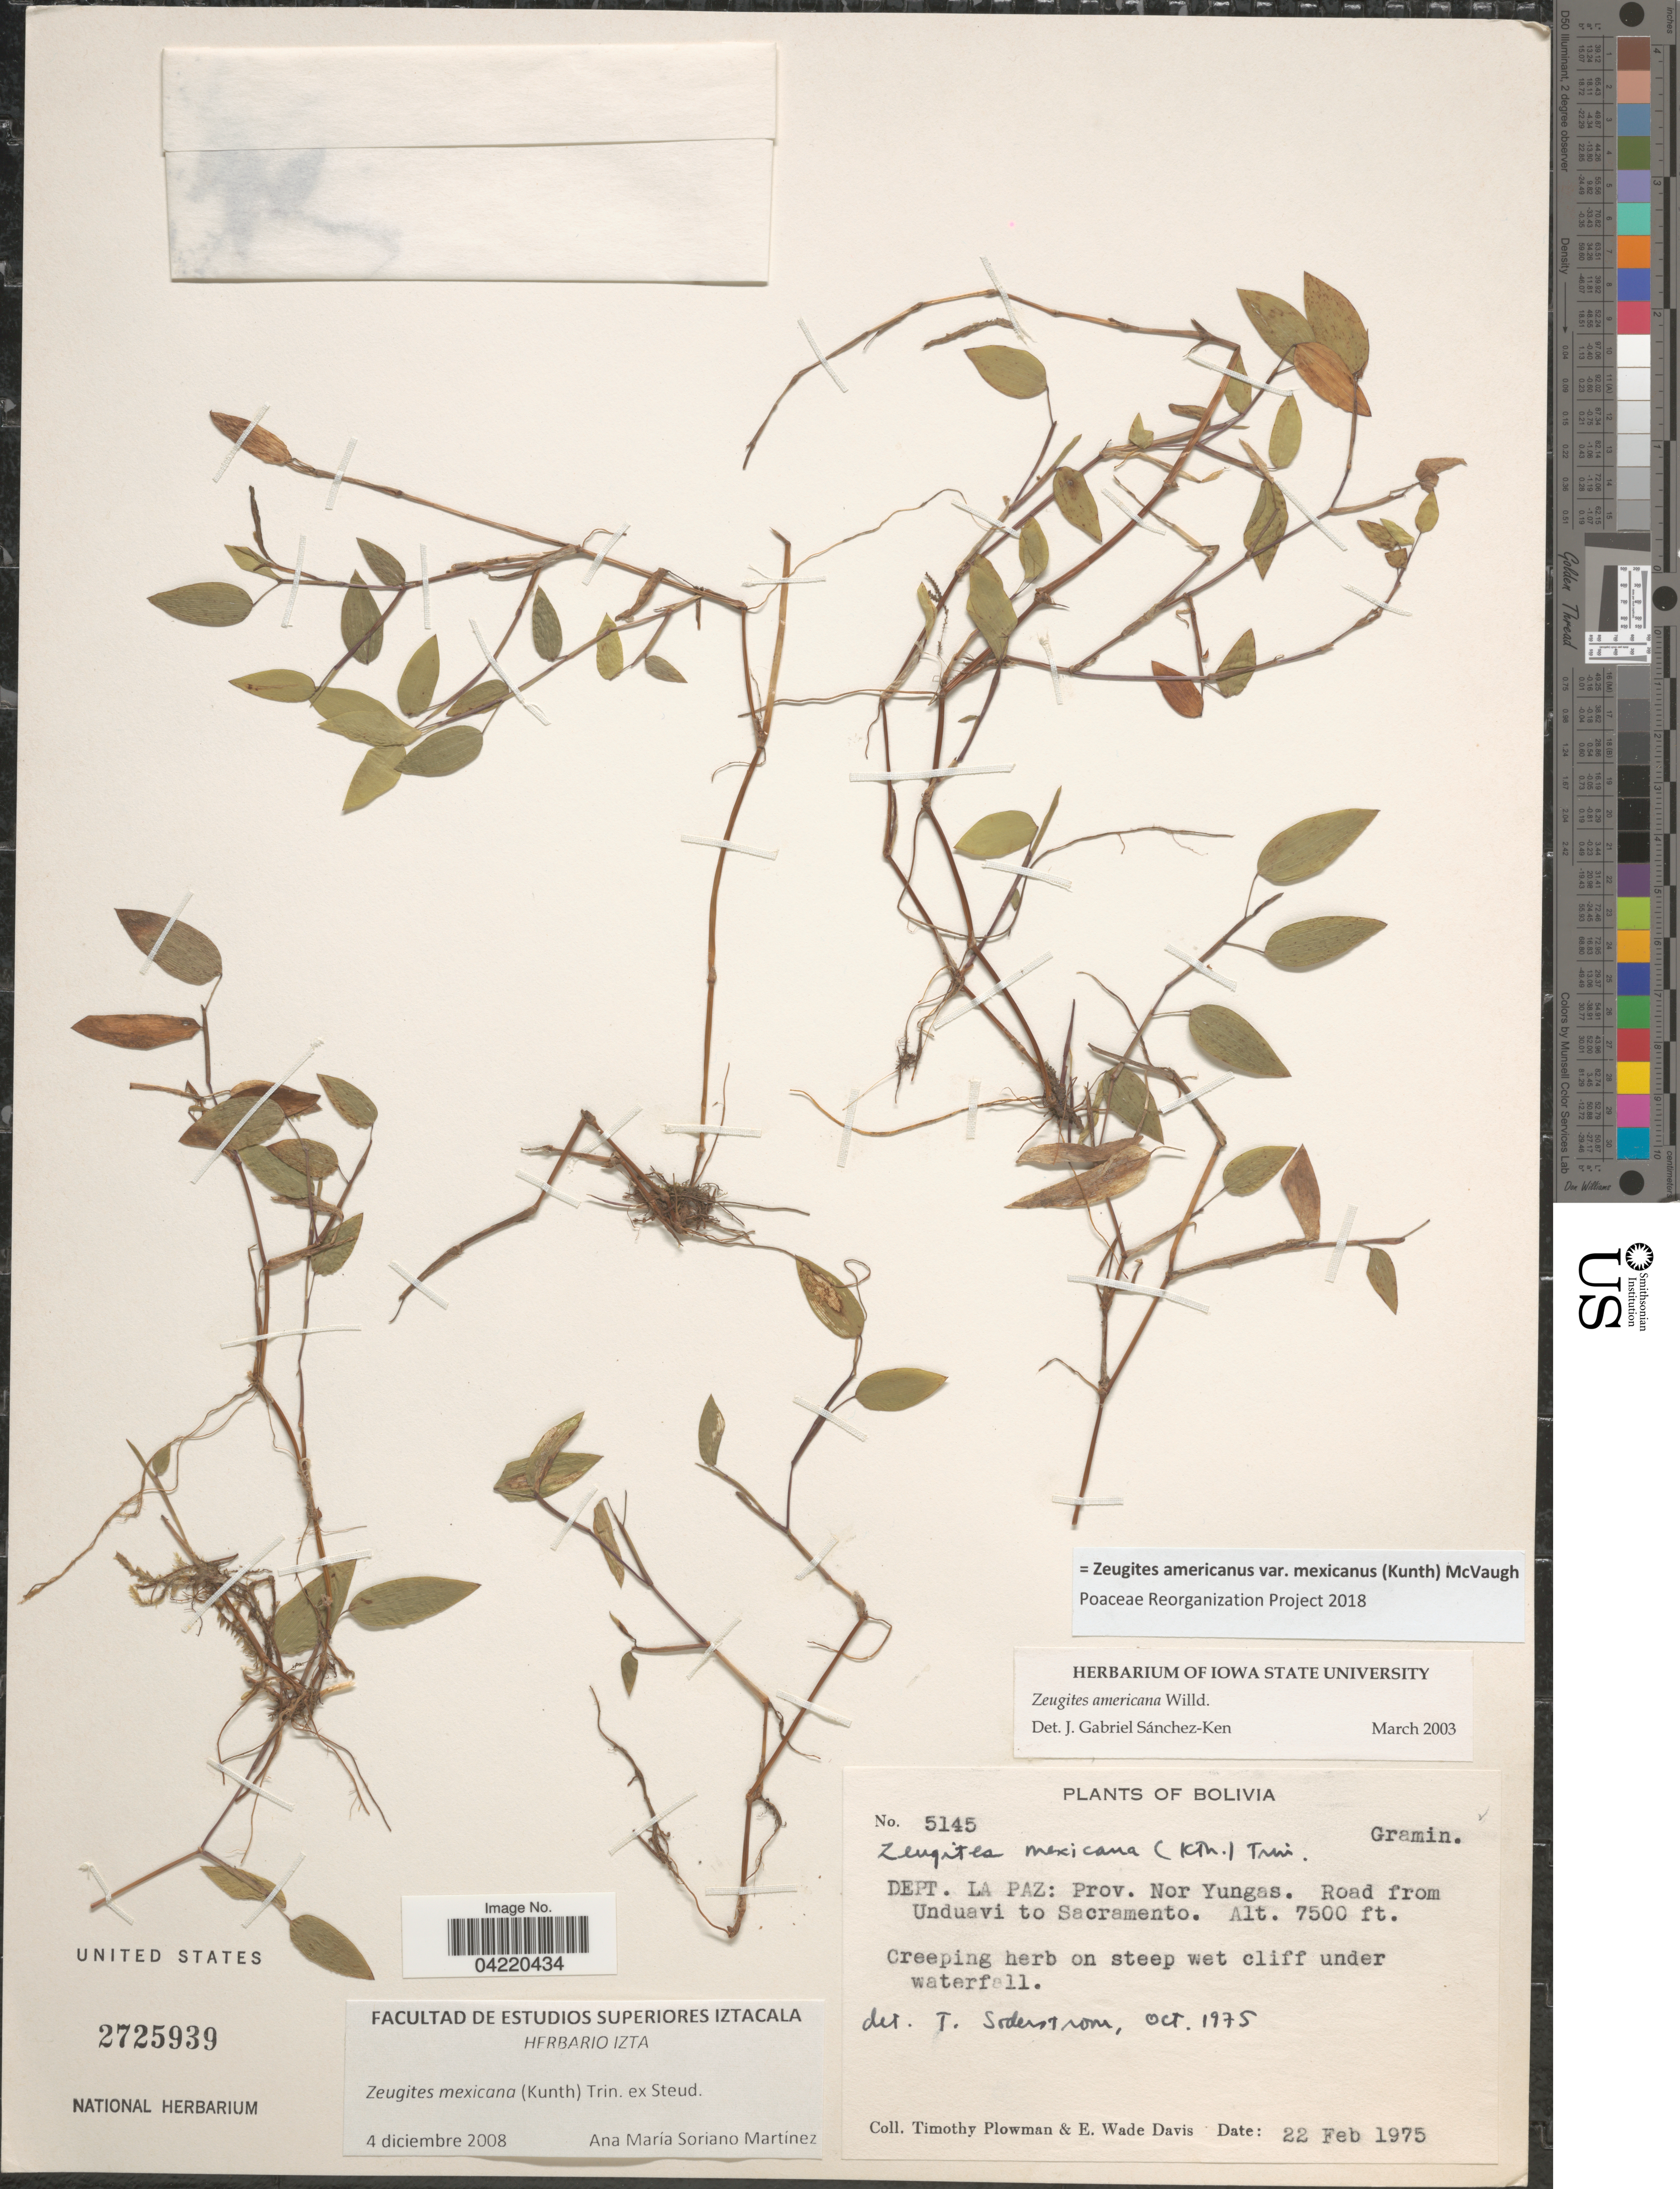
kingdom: Plantae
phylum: Tracheophyta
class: Liliopsida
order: Poales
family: Poaceae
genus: Zeugites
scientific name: Zeugites americanus var. mexicanus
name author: (Kunth) McVaugh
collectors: T. Plowman & E. W. Davis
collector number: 5145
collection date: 1975-02-22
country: Bolivia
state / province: La Paz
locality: Dept. La Paz: Prov. Nor Yungas. Road from Unduavi to Sacramento.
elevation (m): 2286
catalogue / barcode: US 2725939